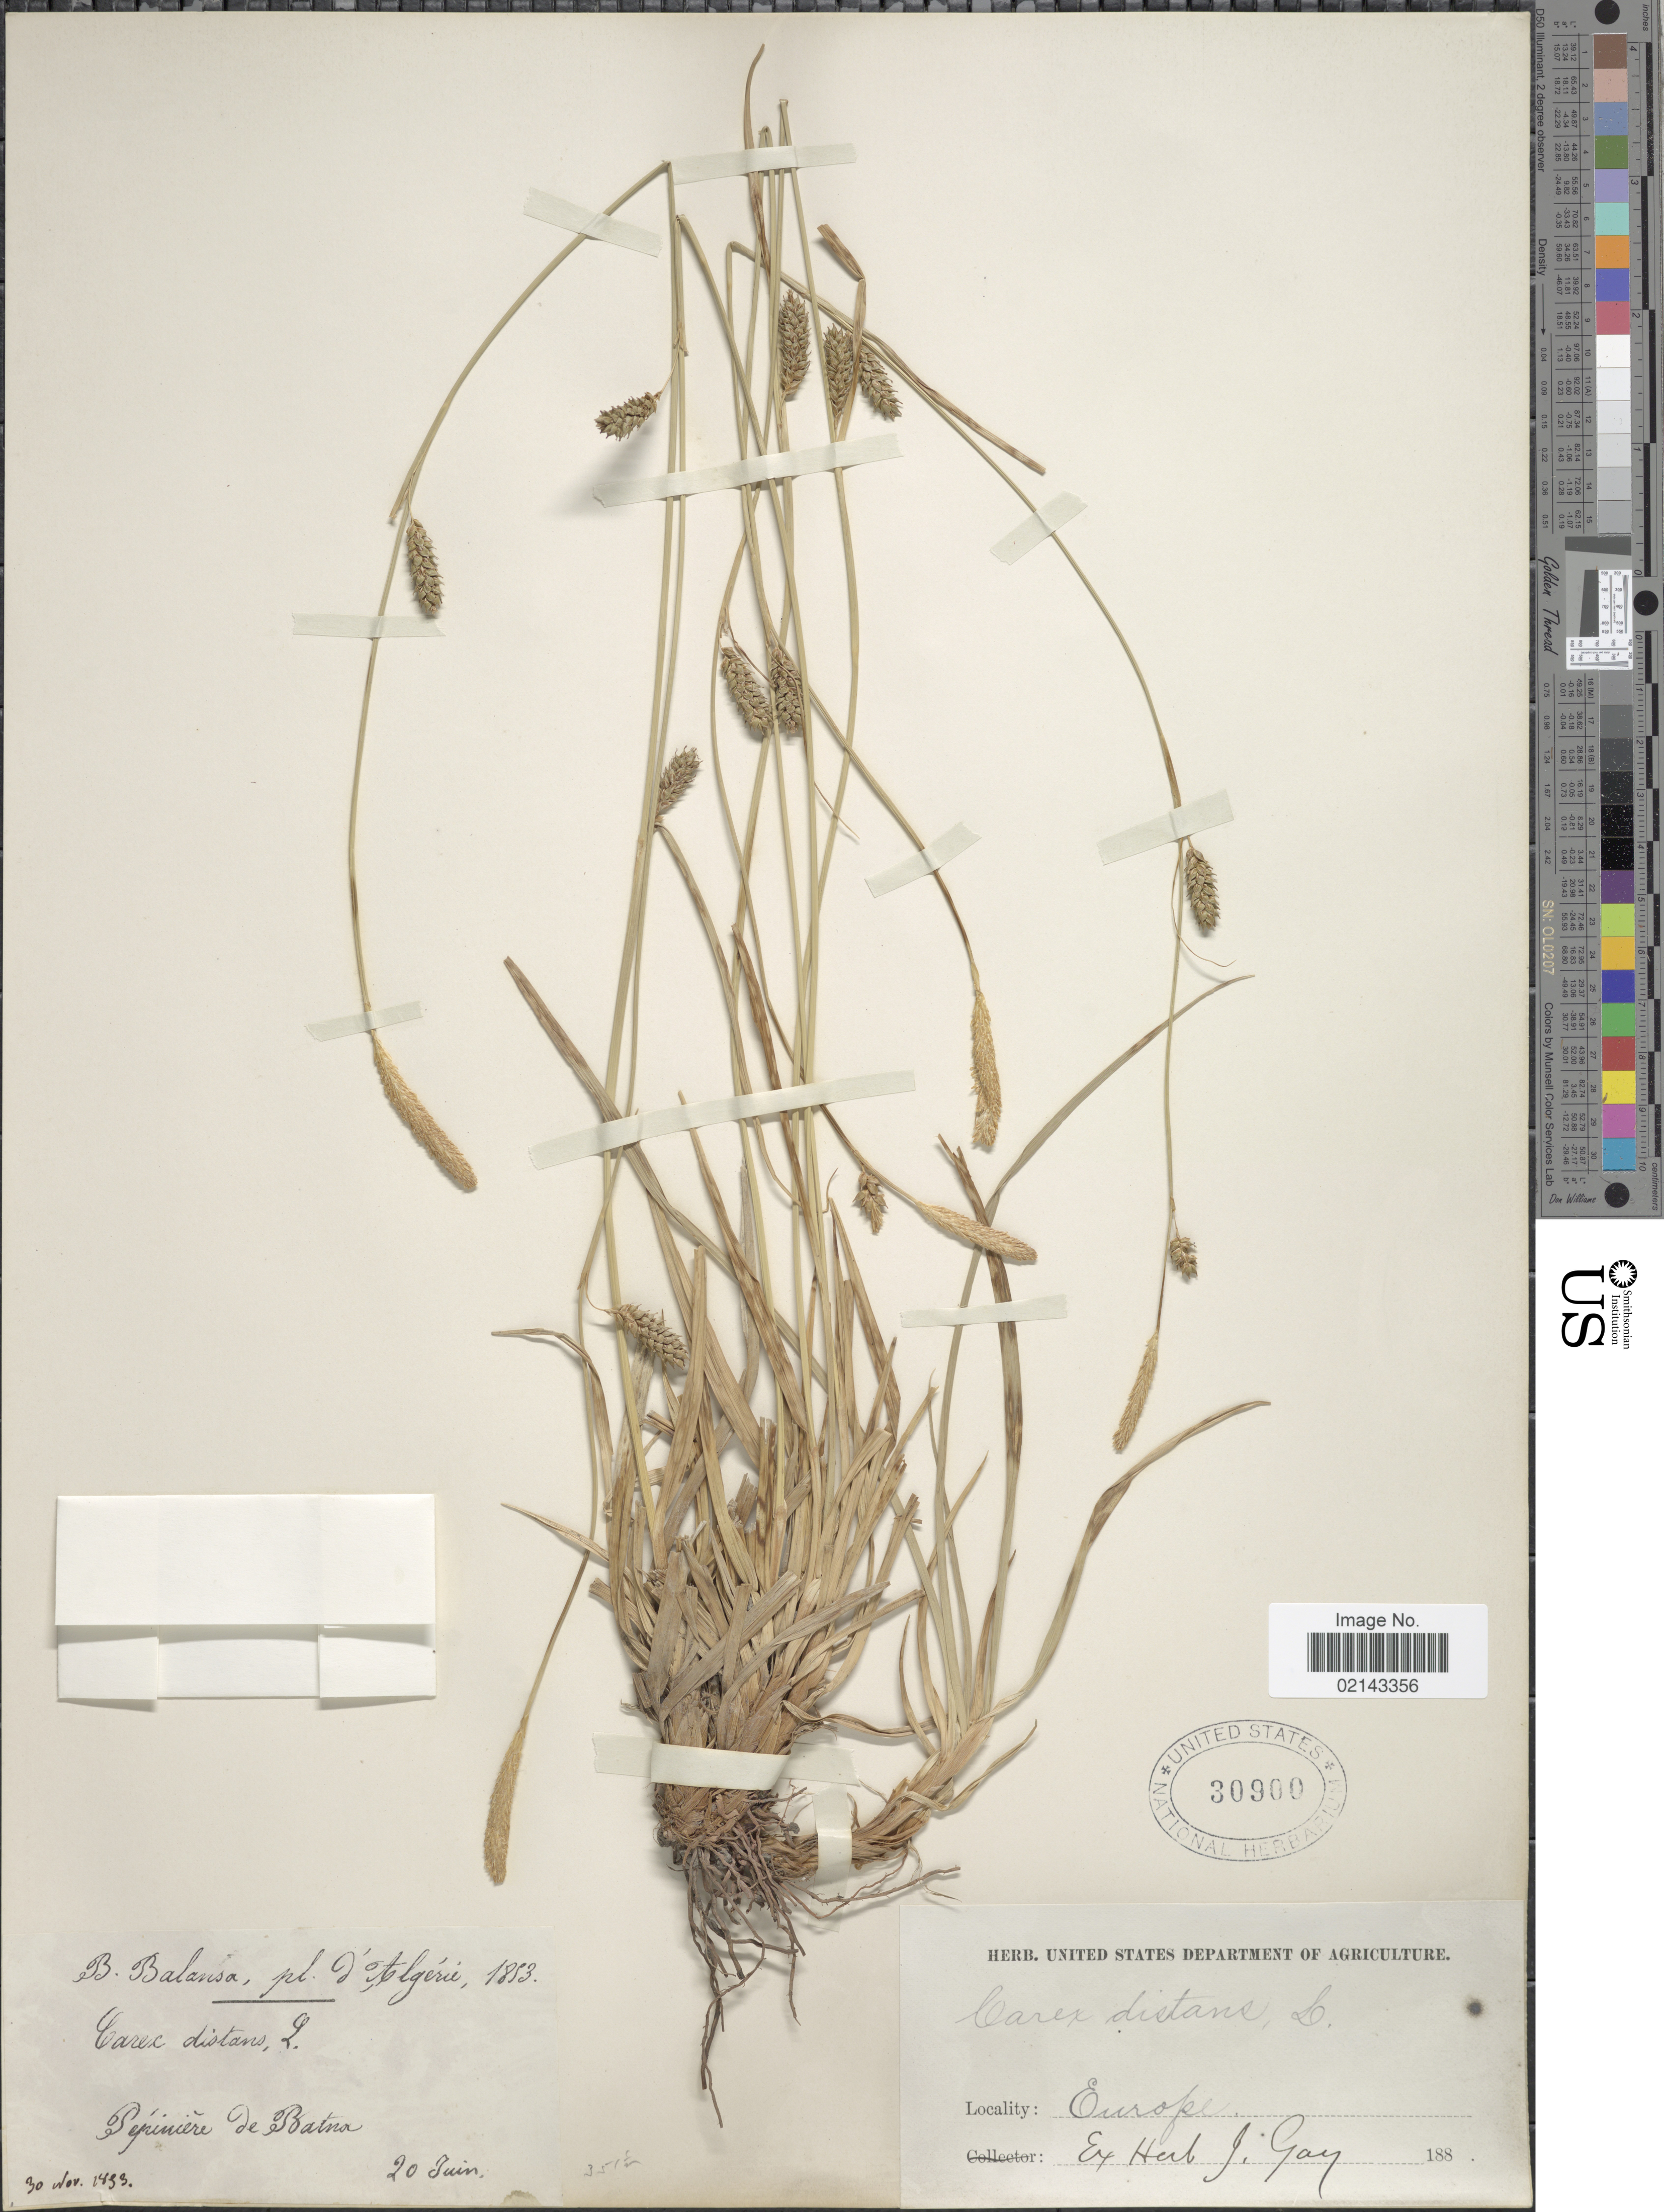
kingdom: Plantae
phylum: Tracheophyta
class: Liliopsida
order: Poales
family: Cyperaceae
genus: Carex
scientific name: Carex distans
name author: L.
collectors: B. Balansa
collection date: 1893-06-20/1893-11-30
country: Algeria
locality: Pépinière de Batna.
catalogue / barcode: US 30900